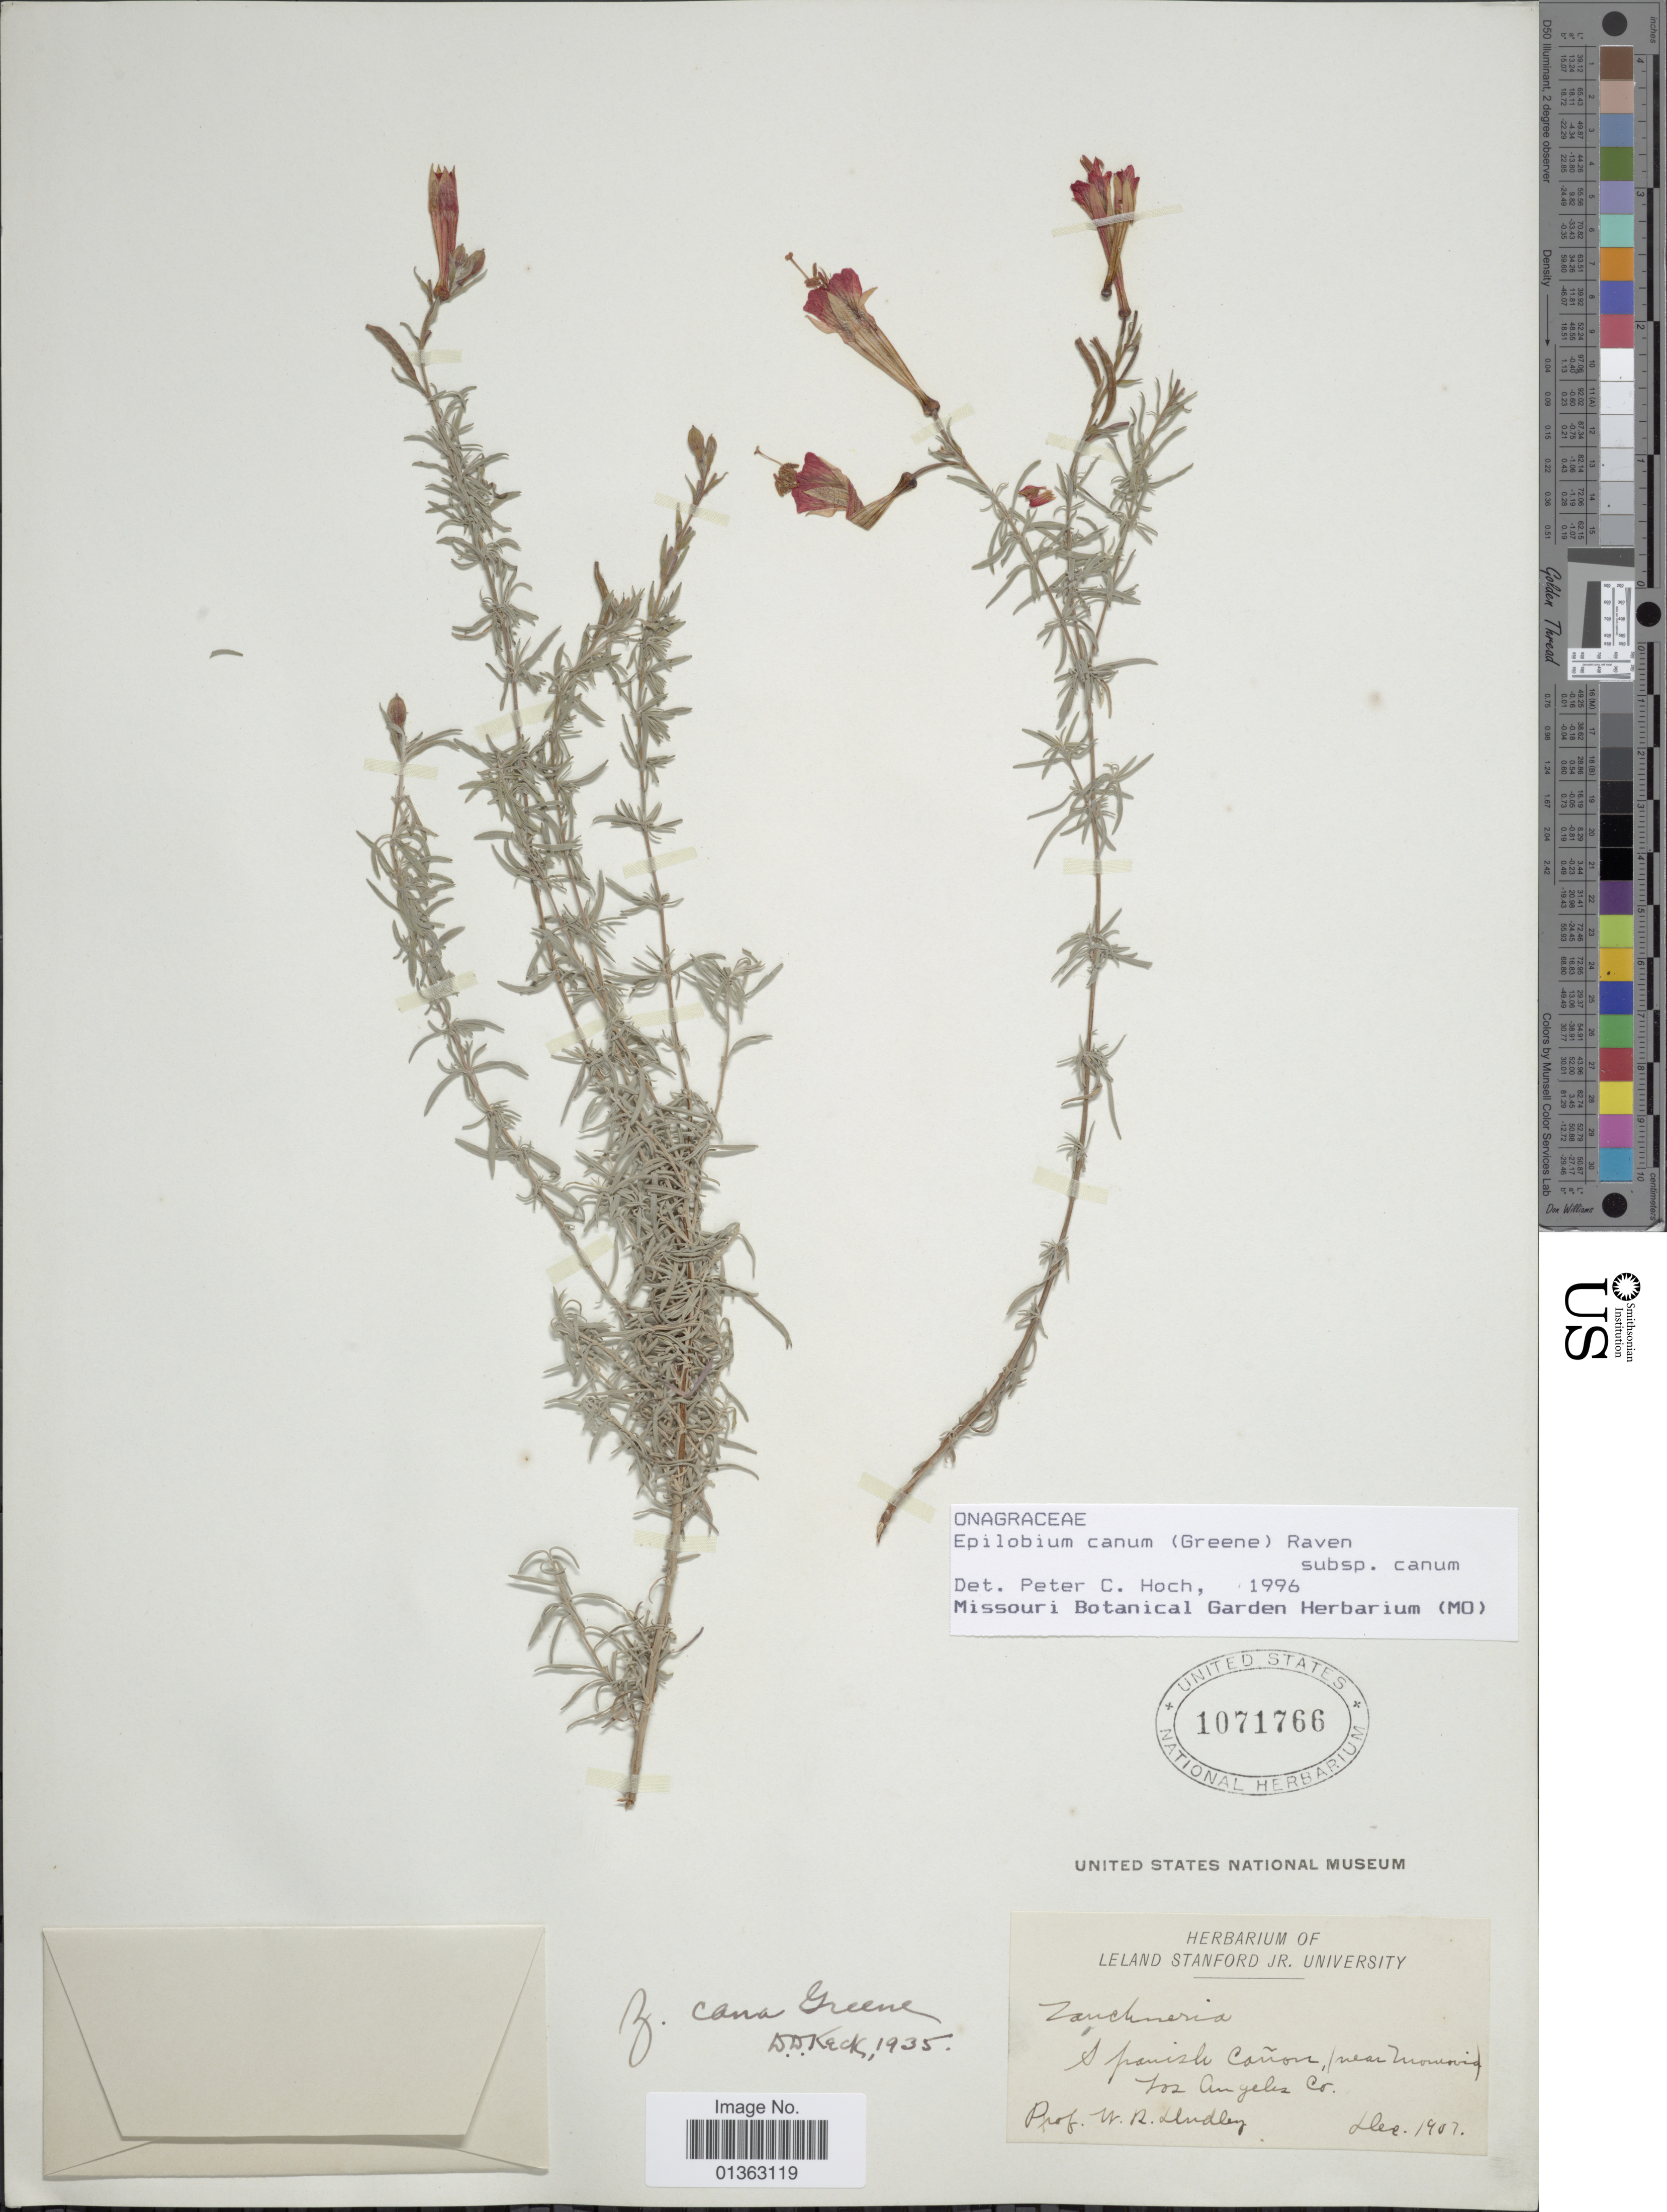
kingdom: Plantae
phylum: Tracheophyta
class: Magnoliopsida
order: Myrtales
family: Onagraceae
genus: Epilobium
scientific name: Epilobium canum subsp. canum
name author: (Greene) P.H. Raven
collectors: W. Dudley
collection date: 1907-12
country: United States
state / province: California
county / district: Los Angeles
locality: Spanish Cañon (near Monrovia), Los Angeles Co.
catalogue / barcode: US 1071766